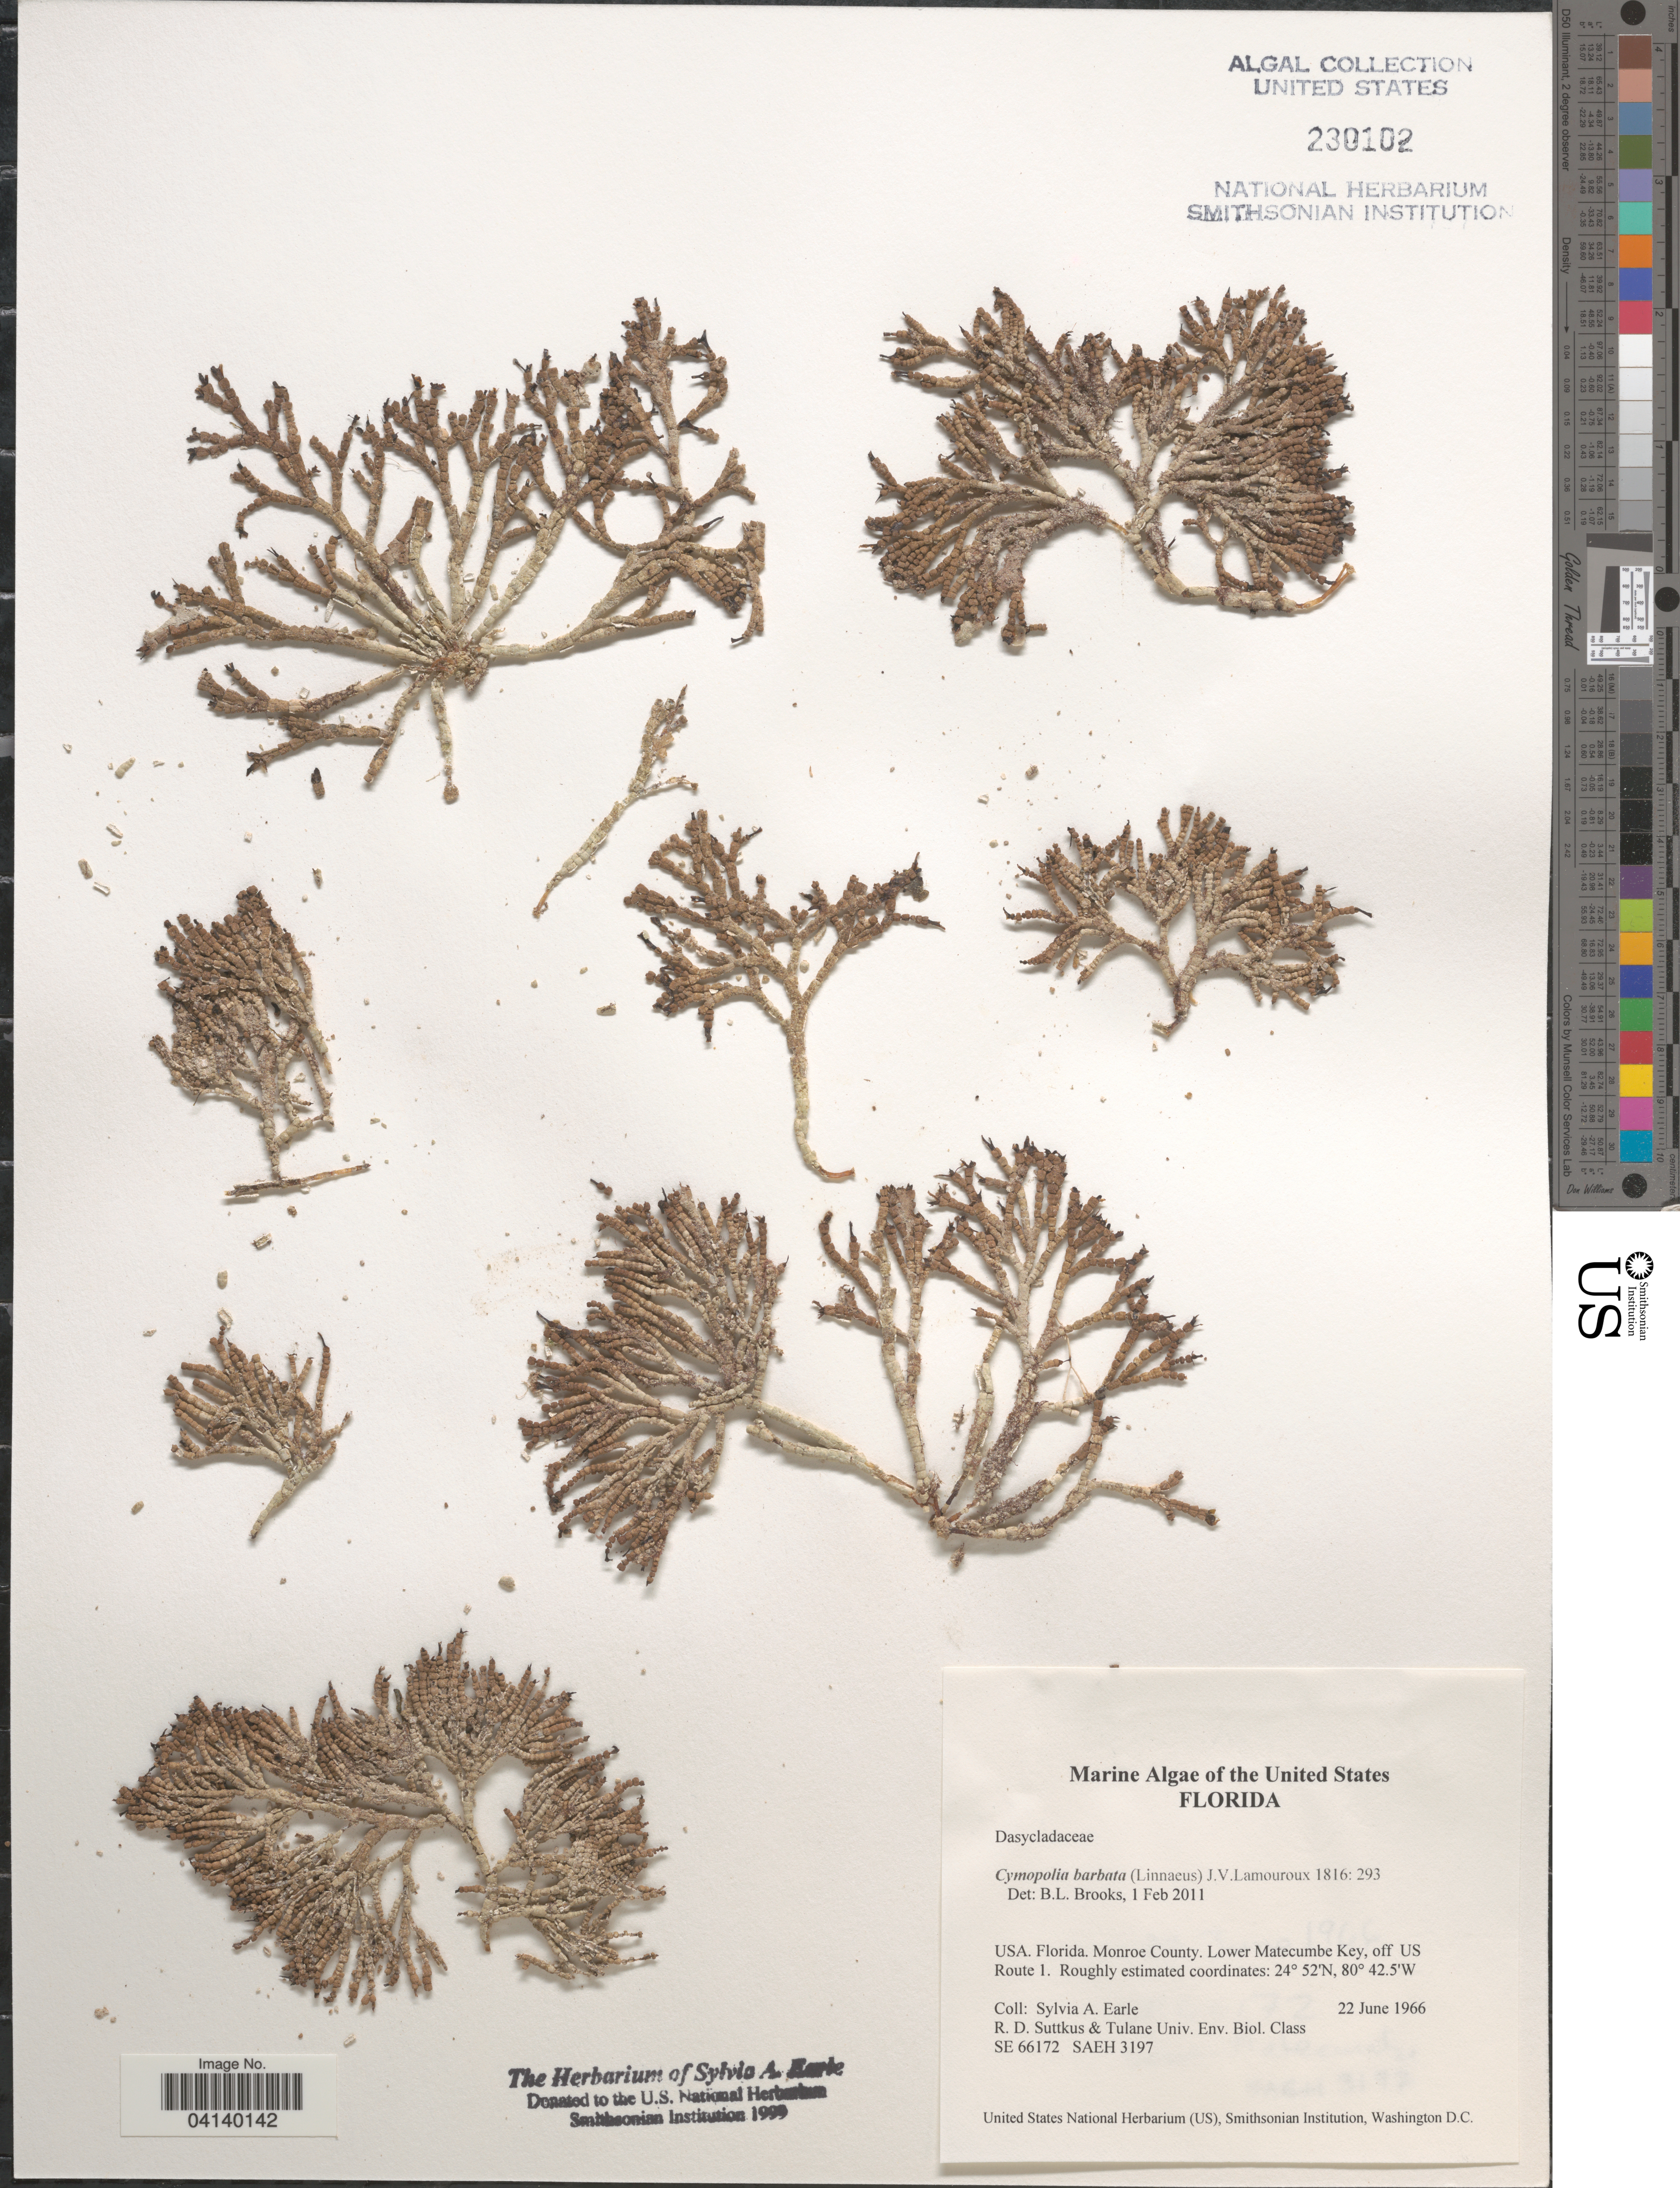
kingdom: Plantae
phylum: Chlorophyta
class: Ulvophyceae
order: Dasycladales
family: Dasycladaceae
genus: Cymopolia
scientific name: Cymopolia barbata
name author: (L.) J.V.Lamouroux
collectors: S. A. Earle, R. Suttkus & Tulane Univ. Env. Biol. Class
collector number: SE66172/SAEH3197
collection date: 1966-06-22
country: United States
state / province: Florida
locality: Monroe County. Lower Matecumbe Key, off US Route 1.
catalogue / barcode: US 230102